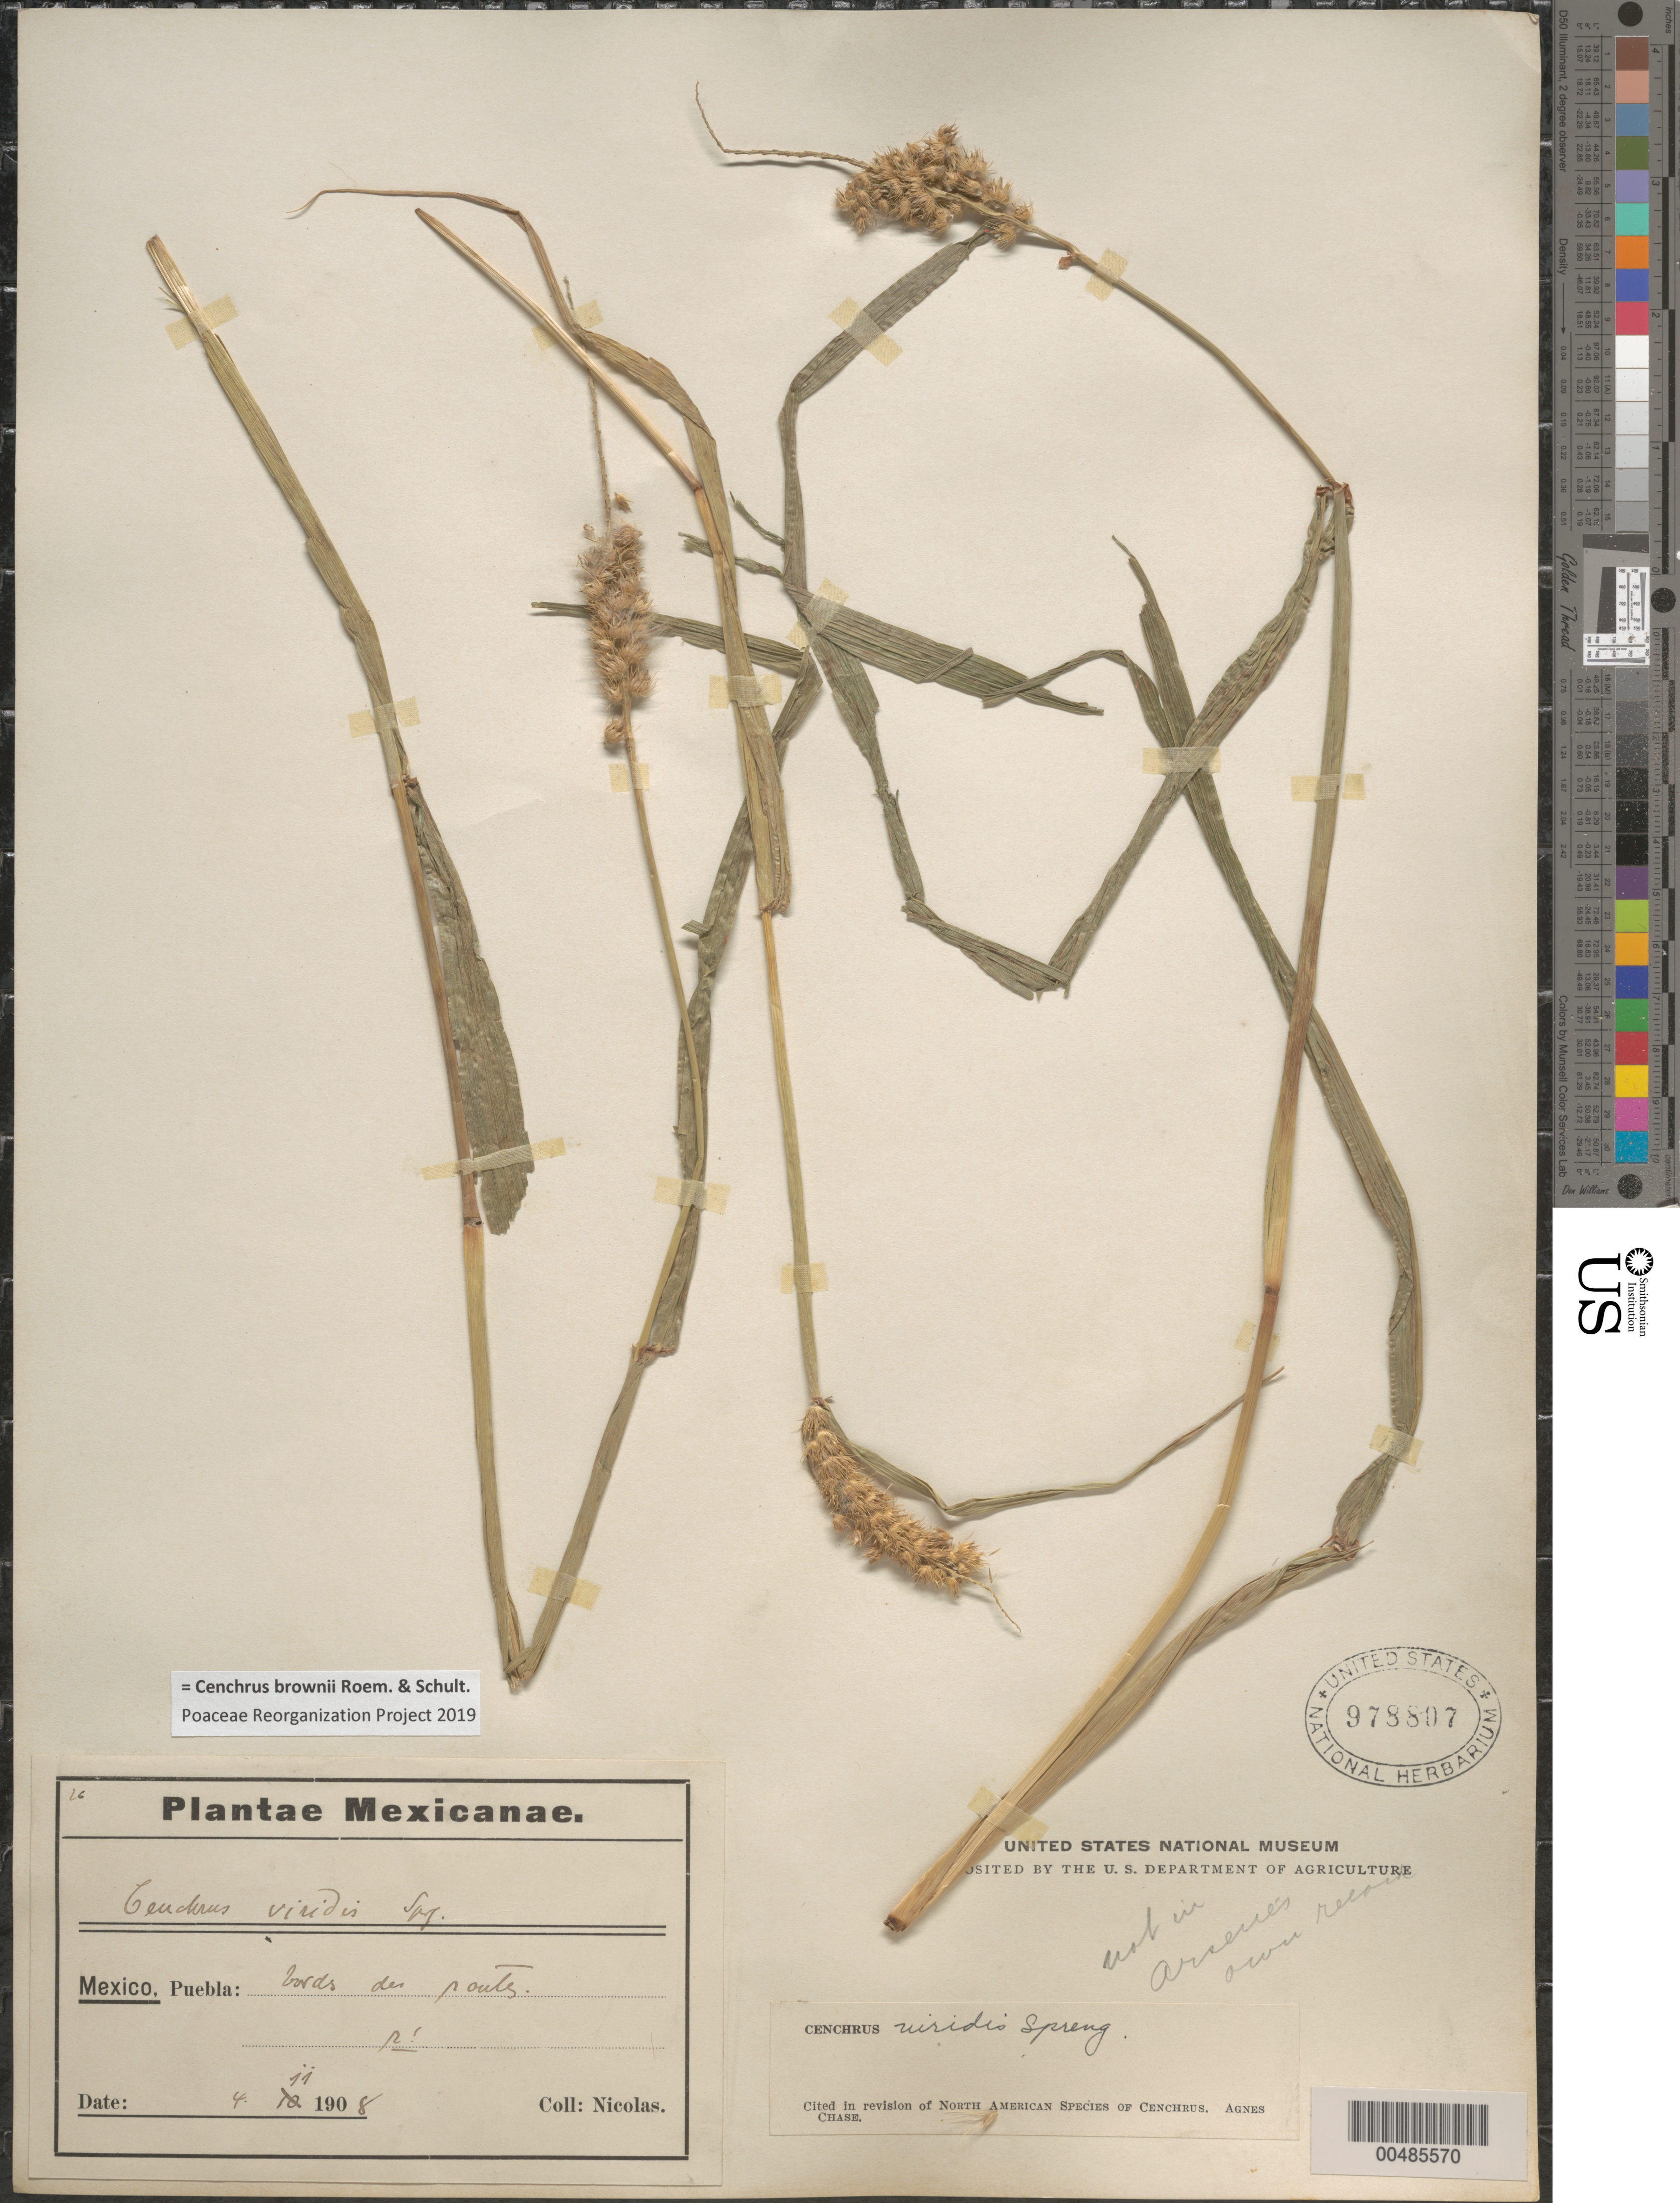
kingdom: Plantae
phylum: Tracheophyta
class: Liliopsida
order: Poales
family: Poaceae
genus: Cenchrus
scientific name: Cenchrus brownii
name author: Roem. & Schult.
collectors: -. Nicolas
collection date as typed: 4 Feb 1908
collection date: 1908-02-04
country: Mexico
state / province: Puebla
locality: Bords des poutz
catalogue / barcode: US 978807